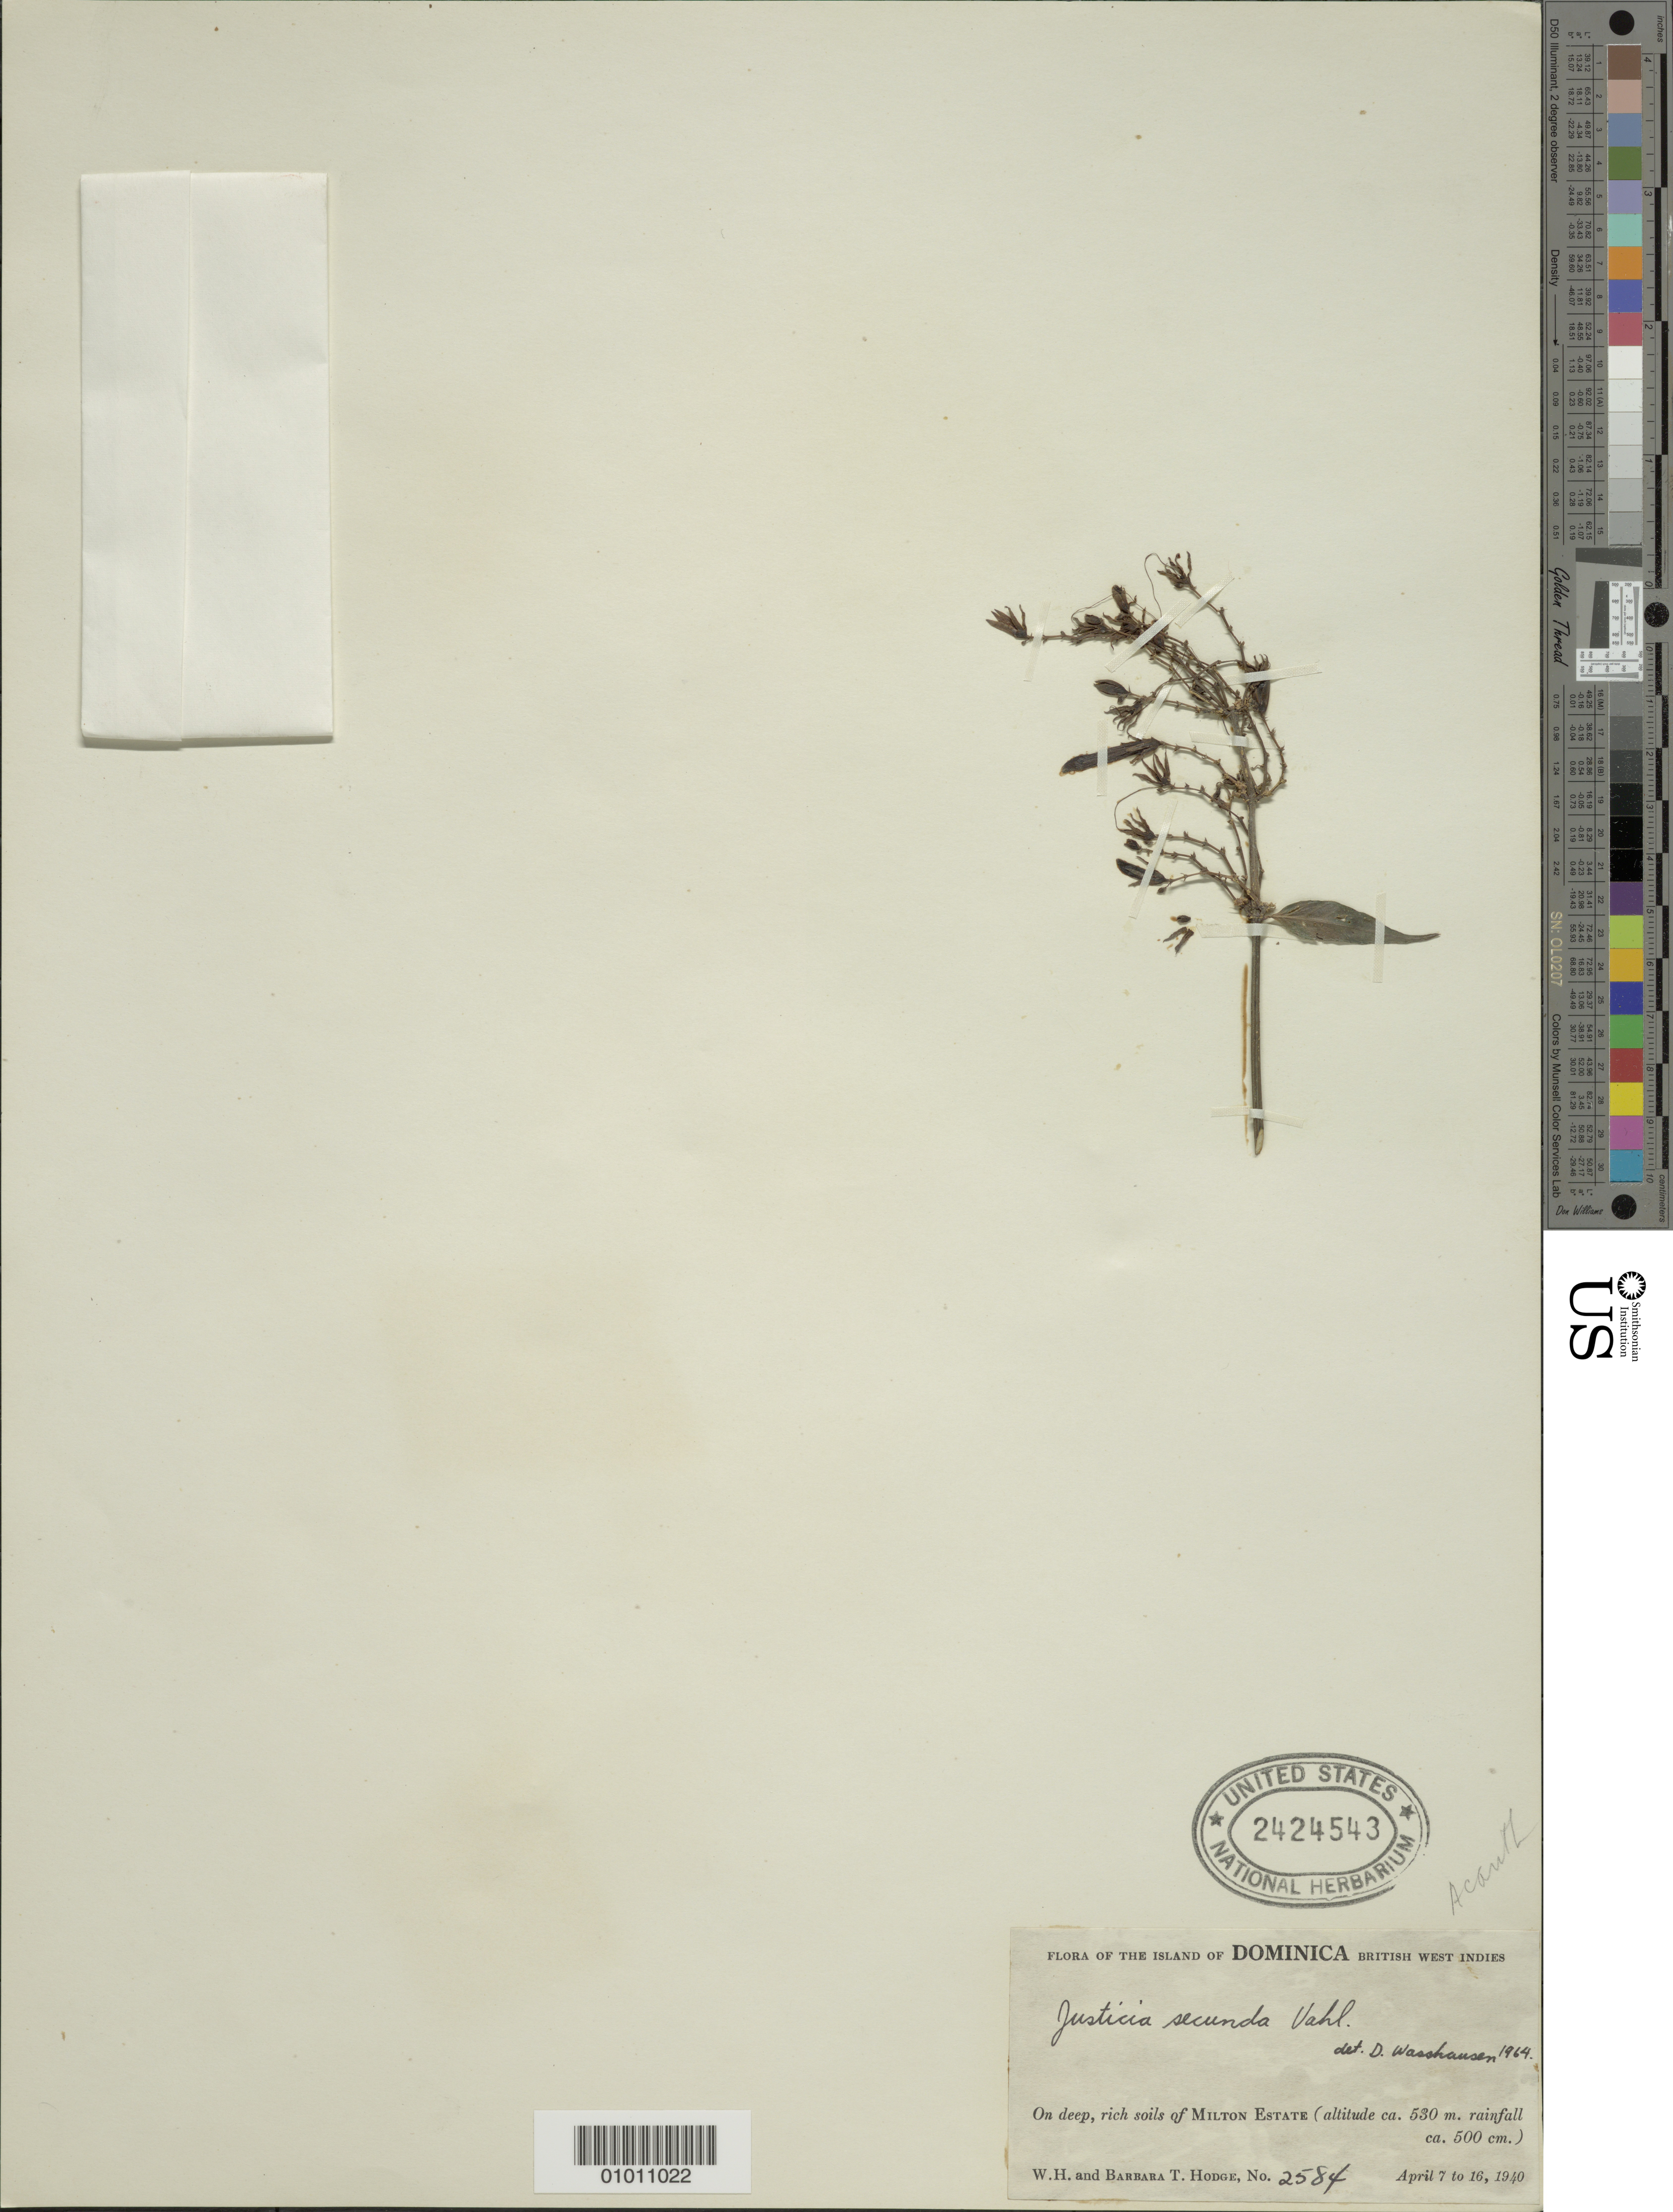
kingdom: Plantae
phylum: Tracheophyta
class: Magnoliopsida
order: Lamiales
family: Acanthaceae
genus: Justicia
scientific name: Justicia secunda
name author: Vahl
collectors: W. Hodge & B. Hodge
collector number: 2584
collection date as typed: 07 Apr 1940 to 16 Apr 1940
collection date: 1940-04-07/1940-04-16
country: Dominica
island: Dominica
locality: Milton Estate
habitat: On deep, rich soils, rainfall ca. 500 cm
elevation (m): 530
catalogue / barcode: US 2424543